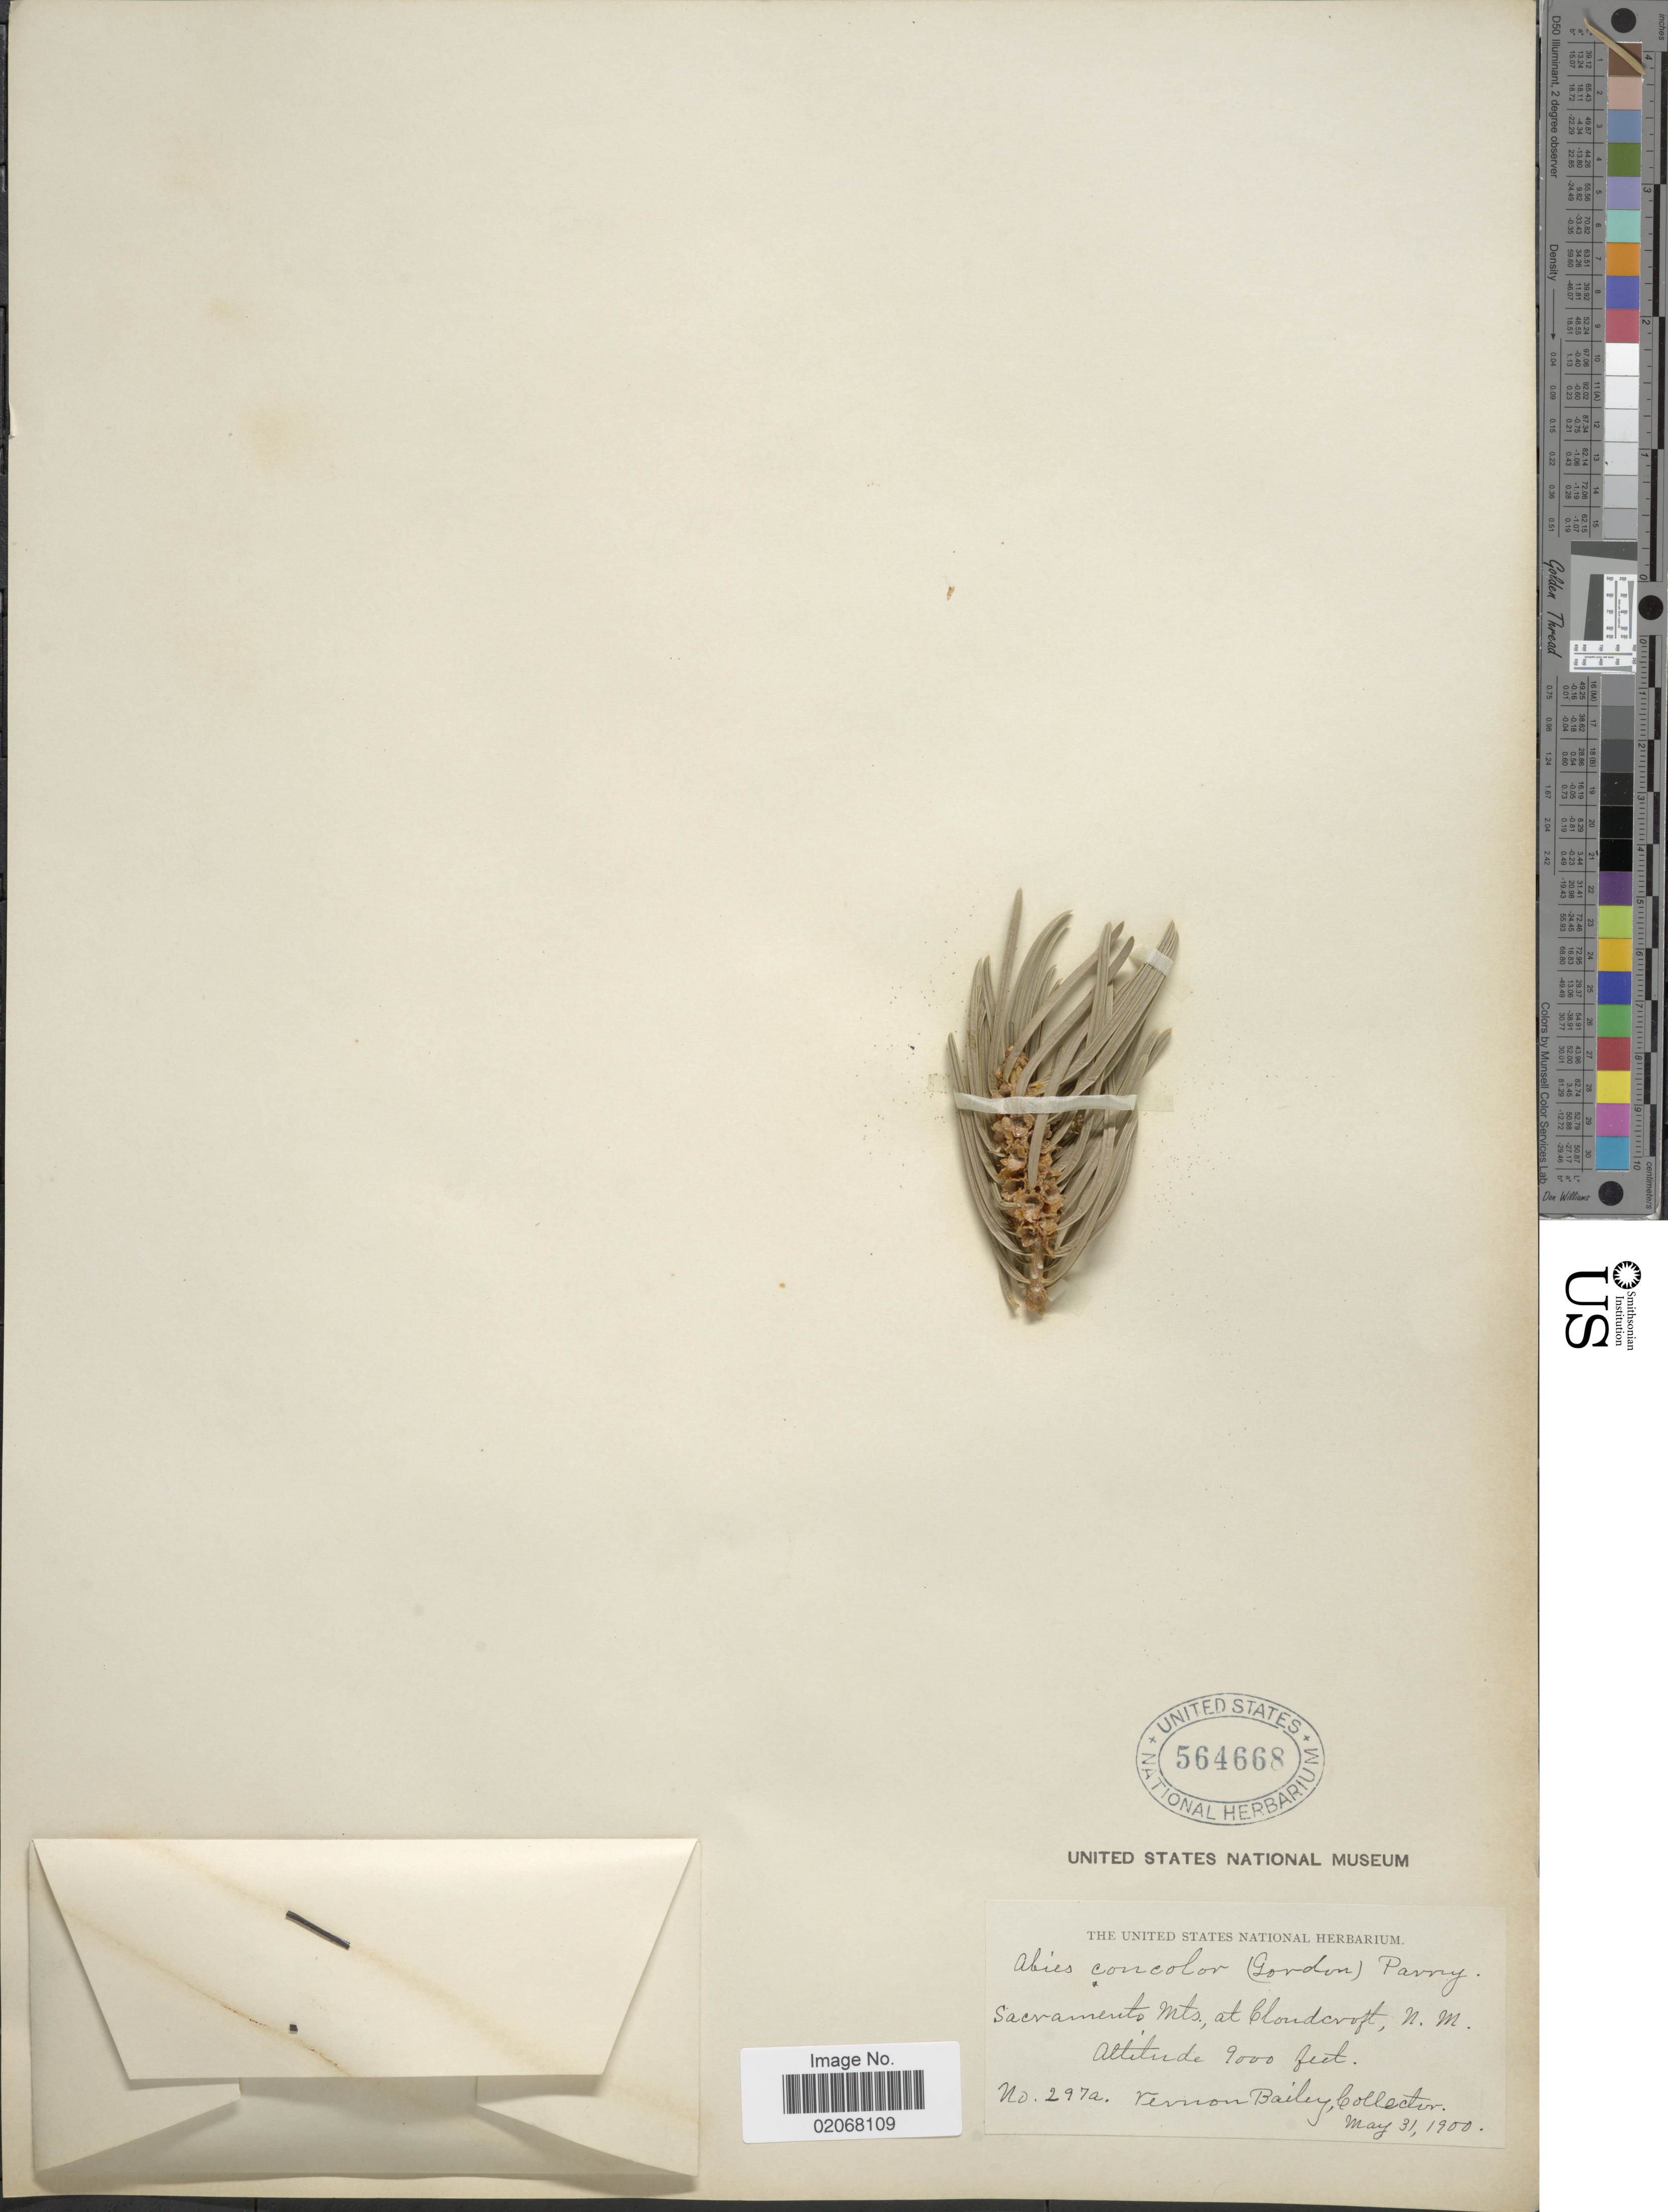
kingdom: Plantae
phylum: Tracheophyta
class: Pinopsida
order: Pinales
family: Pinaceae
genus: Abies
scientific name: Abies concolor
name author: (Gordon & Glend.) Lindl. ex Hildebr.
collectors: V. O. Bailey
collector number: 297a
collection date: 1900-05-31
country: United States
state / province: New Mexico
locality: Sacramento Mts, Cloudcroft, N.M.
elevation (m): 2743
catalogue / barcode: US 564668